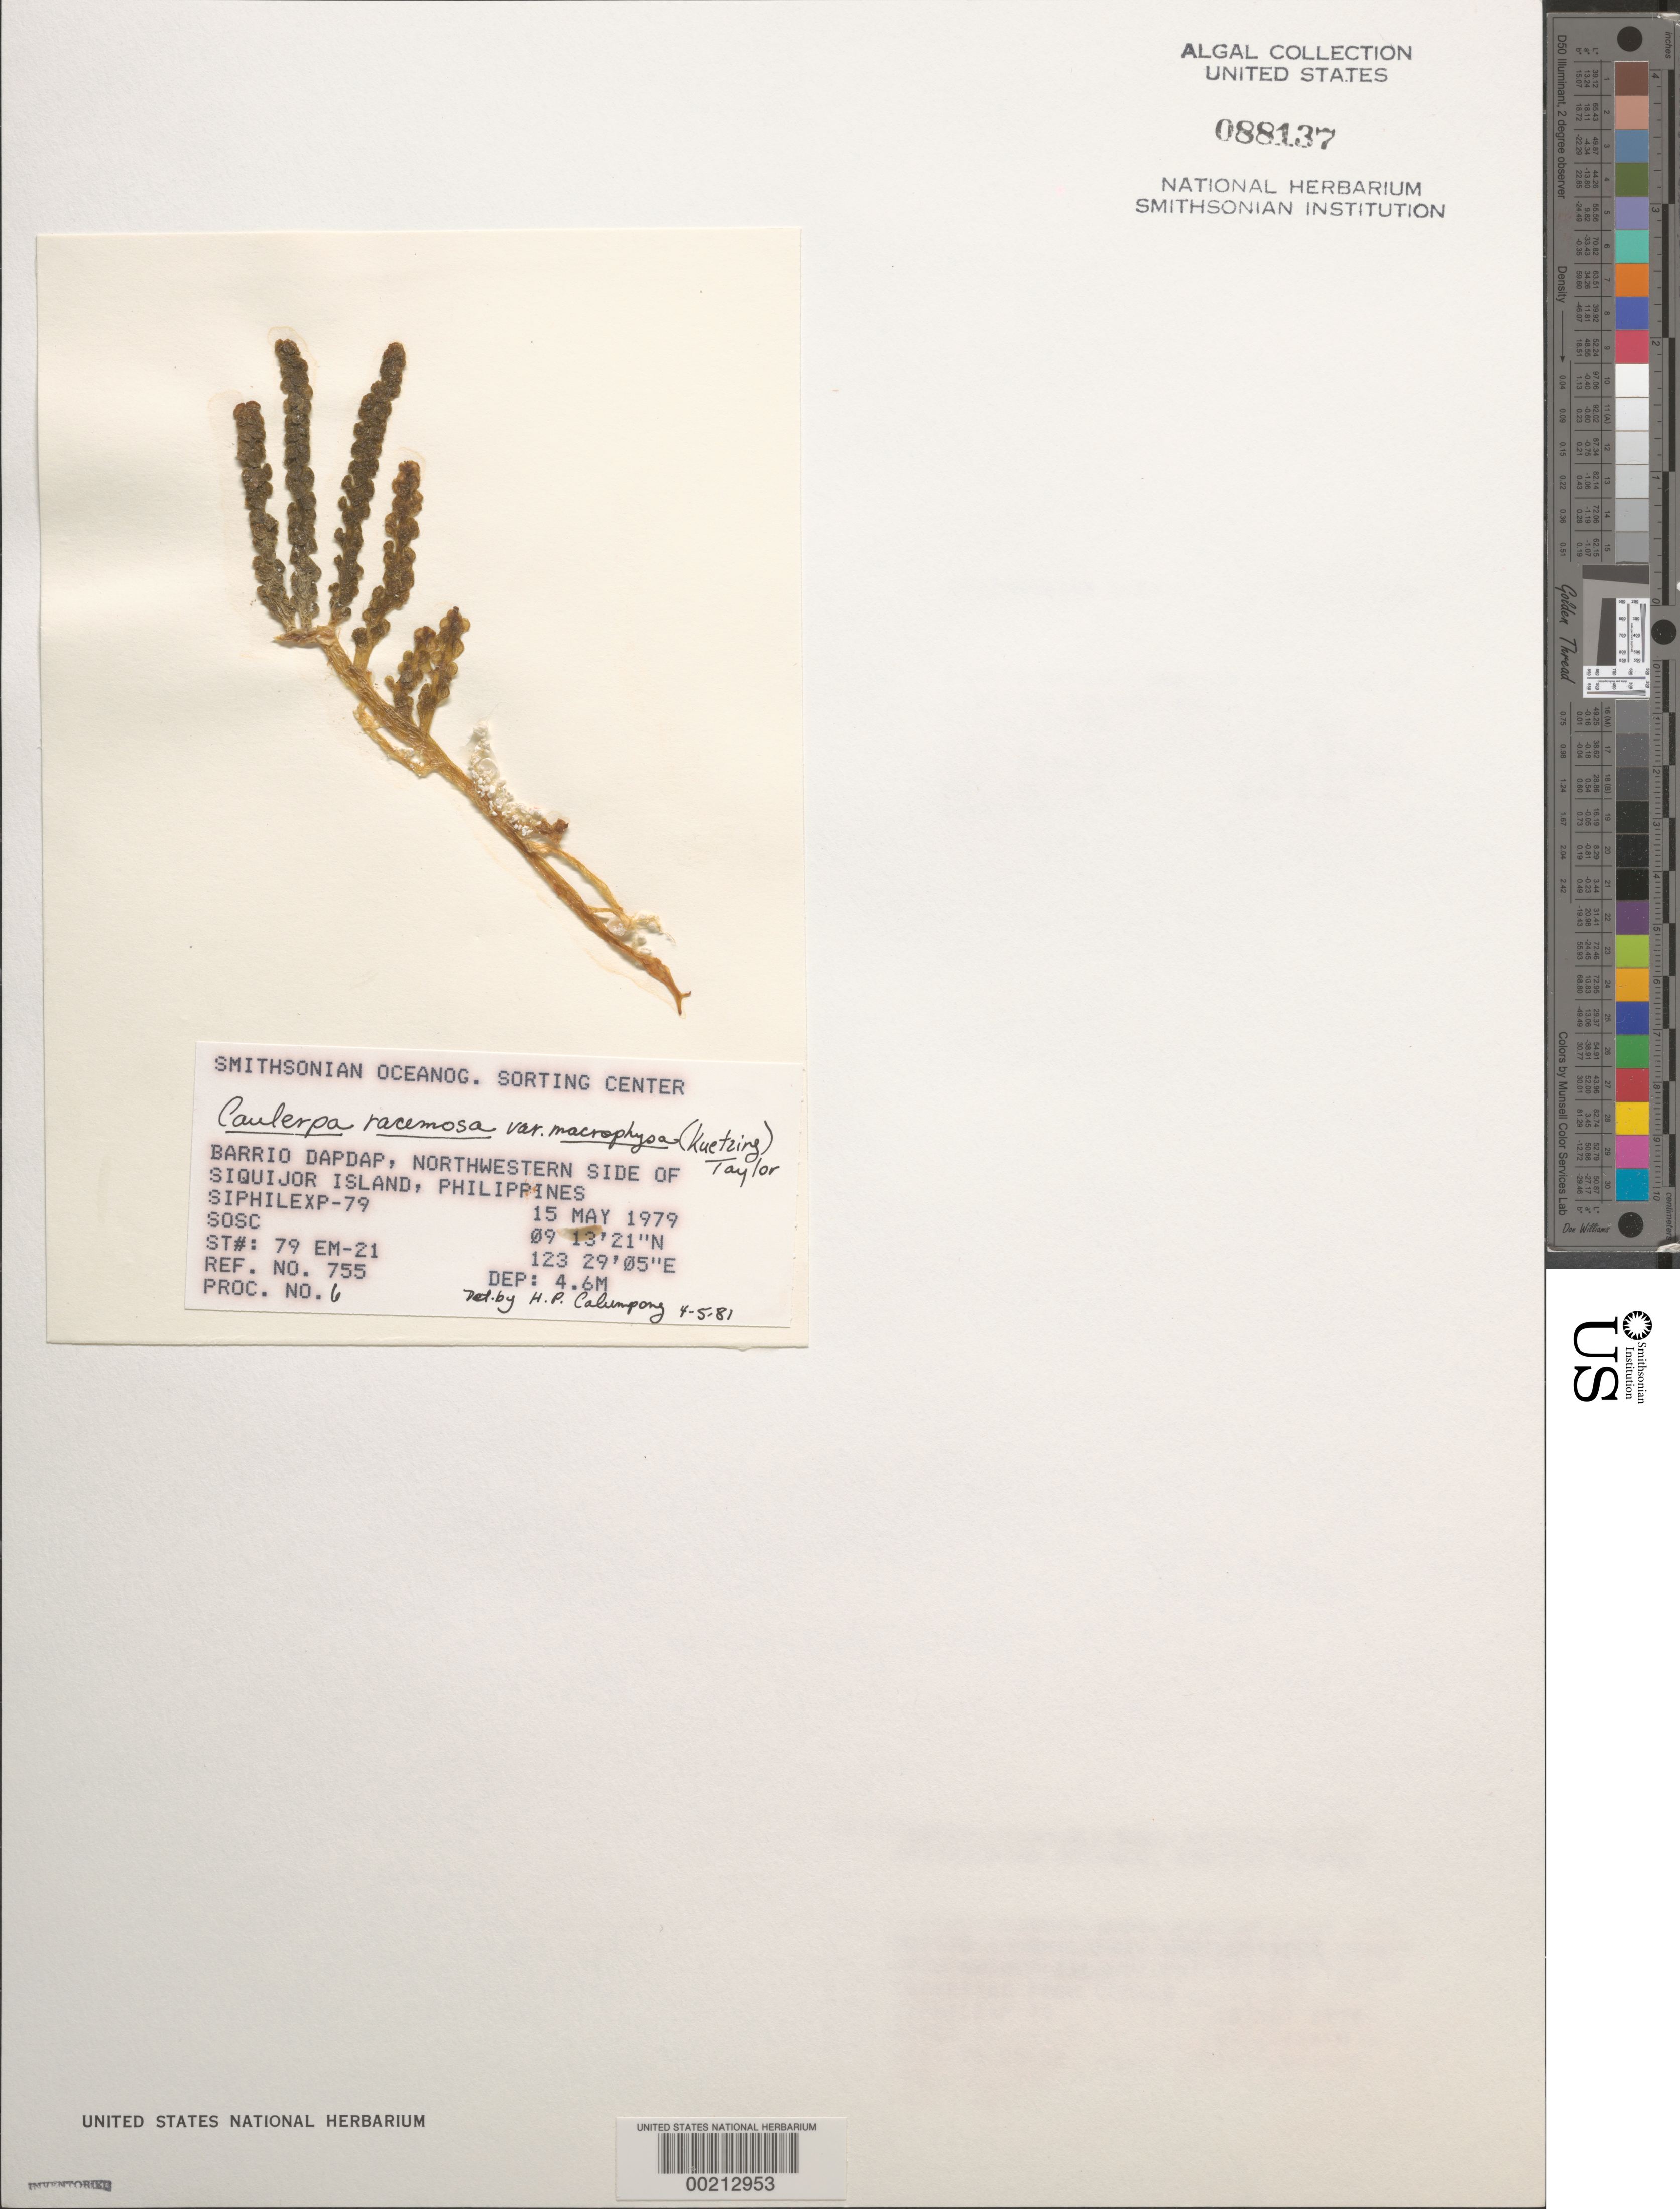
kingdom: Plantae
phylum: Chlorophyta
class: Ulvophyceae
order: Bryopsidales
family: Caulerpaceae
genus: Caulerpa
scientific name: Caulerpa racemosa var. macrophysa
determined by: Calumpong, H. P.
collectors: SOSC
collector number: Station 79 Em-21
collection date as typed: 15 May 1979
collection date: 1979-05-15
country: Philippines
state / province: Central Visayas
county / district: Siquijor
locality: Visayan, Barrio dapdap, siquijor island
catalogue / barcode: US 88137